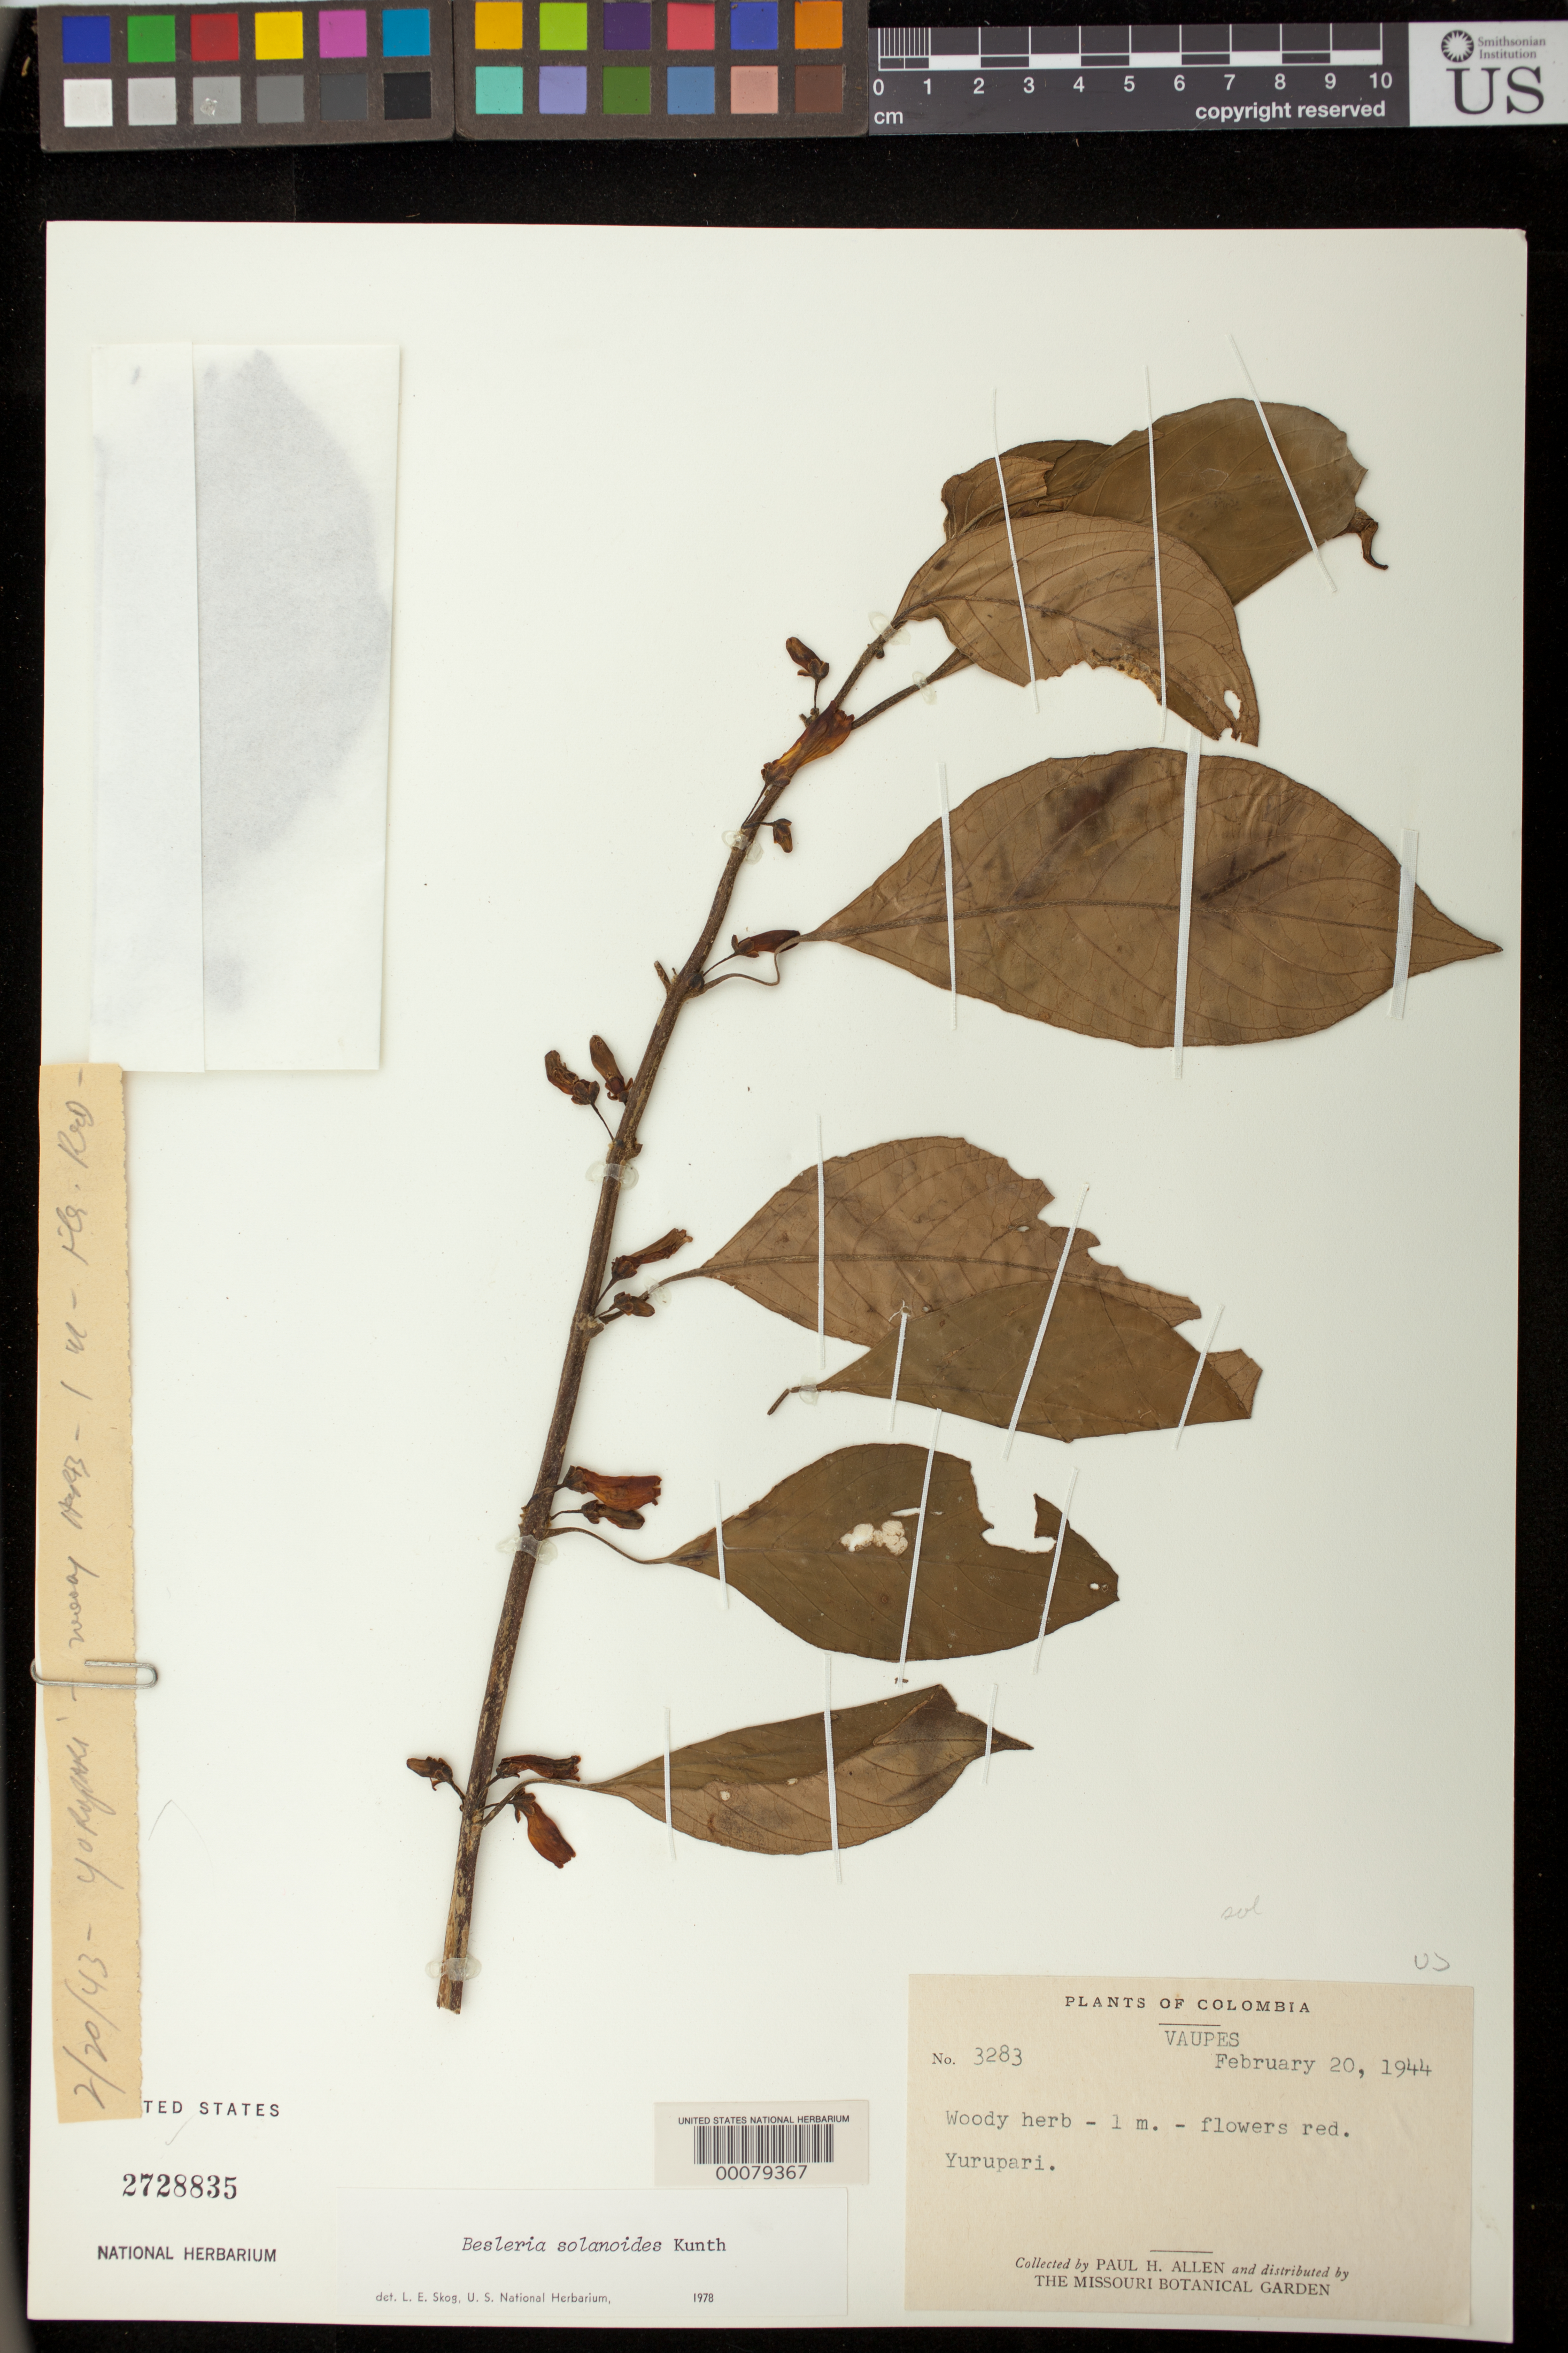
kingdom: Plantae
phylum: Tracheophyta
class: Magnoliopsida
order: Lamiales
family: Gesneriaceae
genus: Besleria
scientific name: Besleria solanoides var. solanoides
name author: Kunth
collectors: P. H. Allen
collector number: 3283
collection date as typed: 20 Feb 1944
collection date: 1944-02-20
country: Colombia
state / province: Vaupés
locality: Yurupari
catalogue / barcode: US 2728835